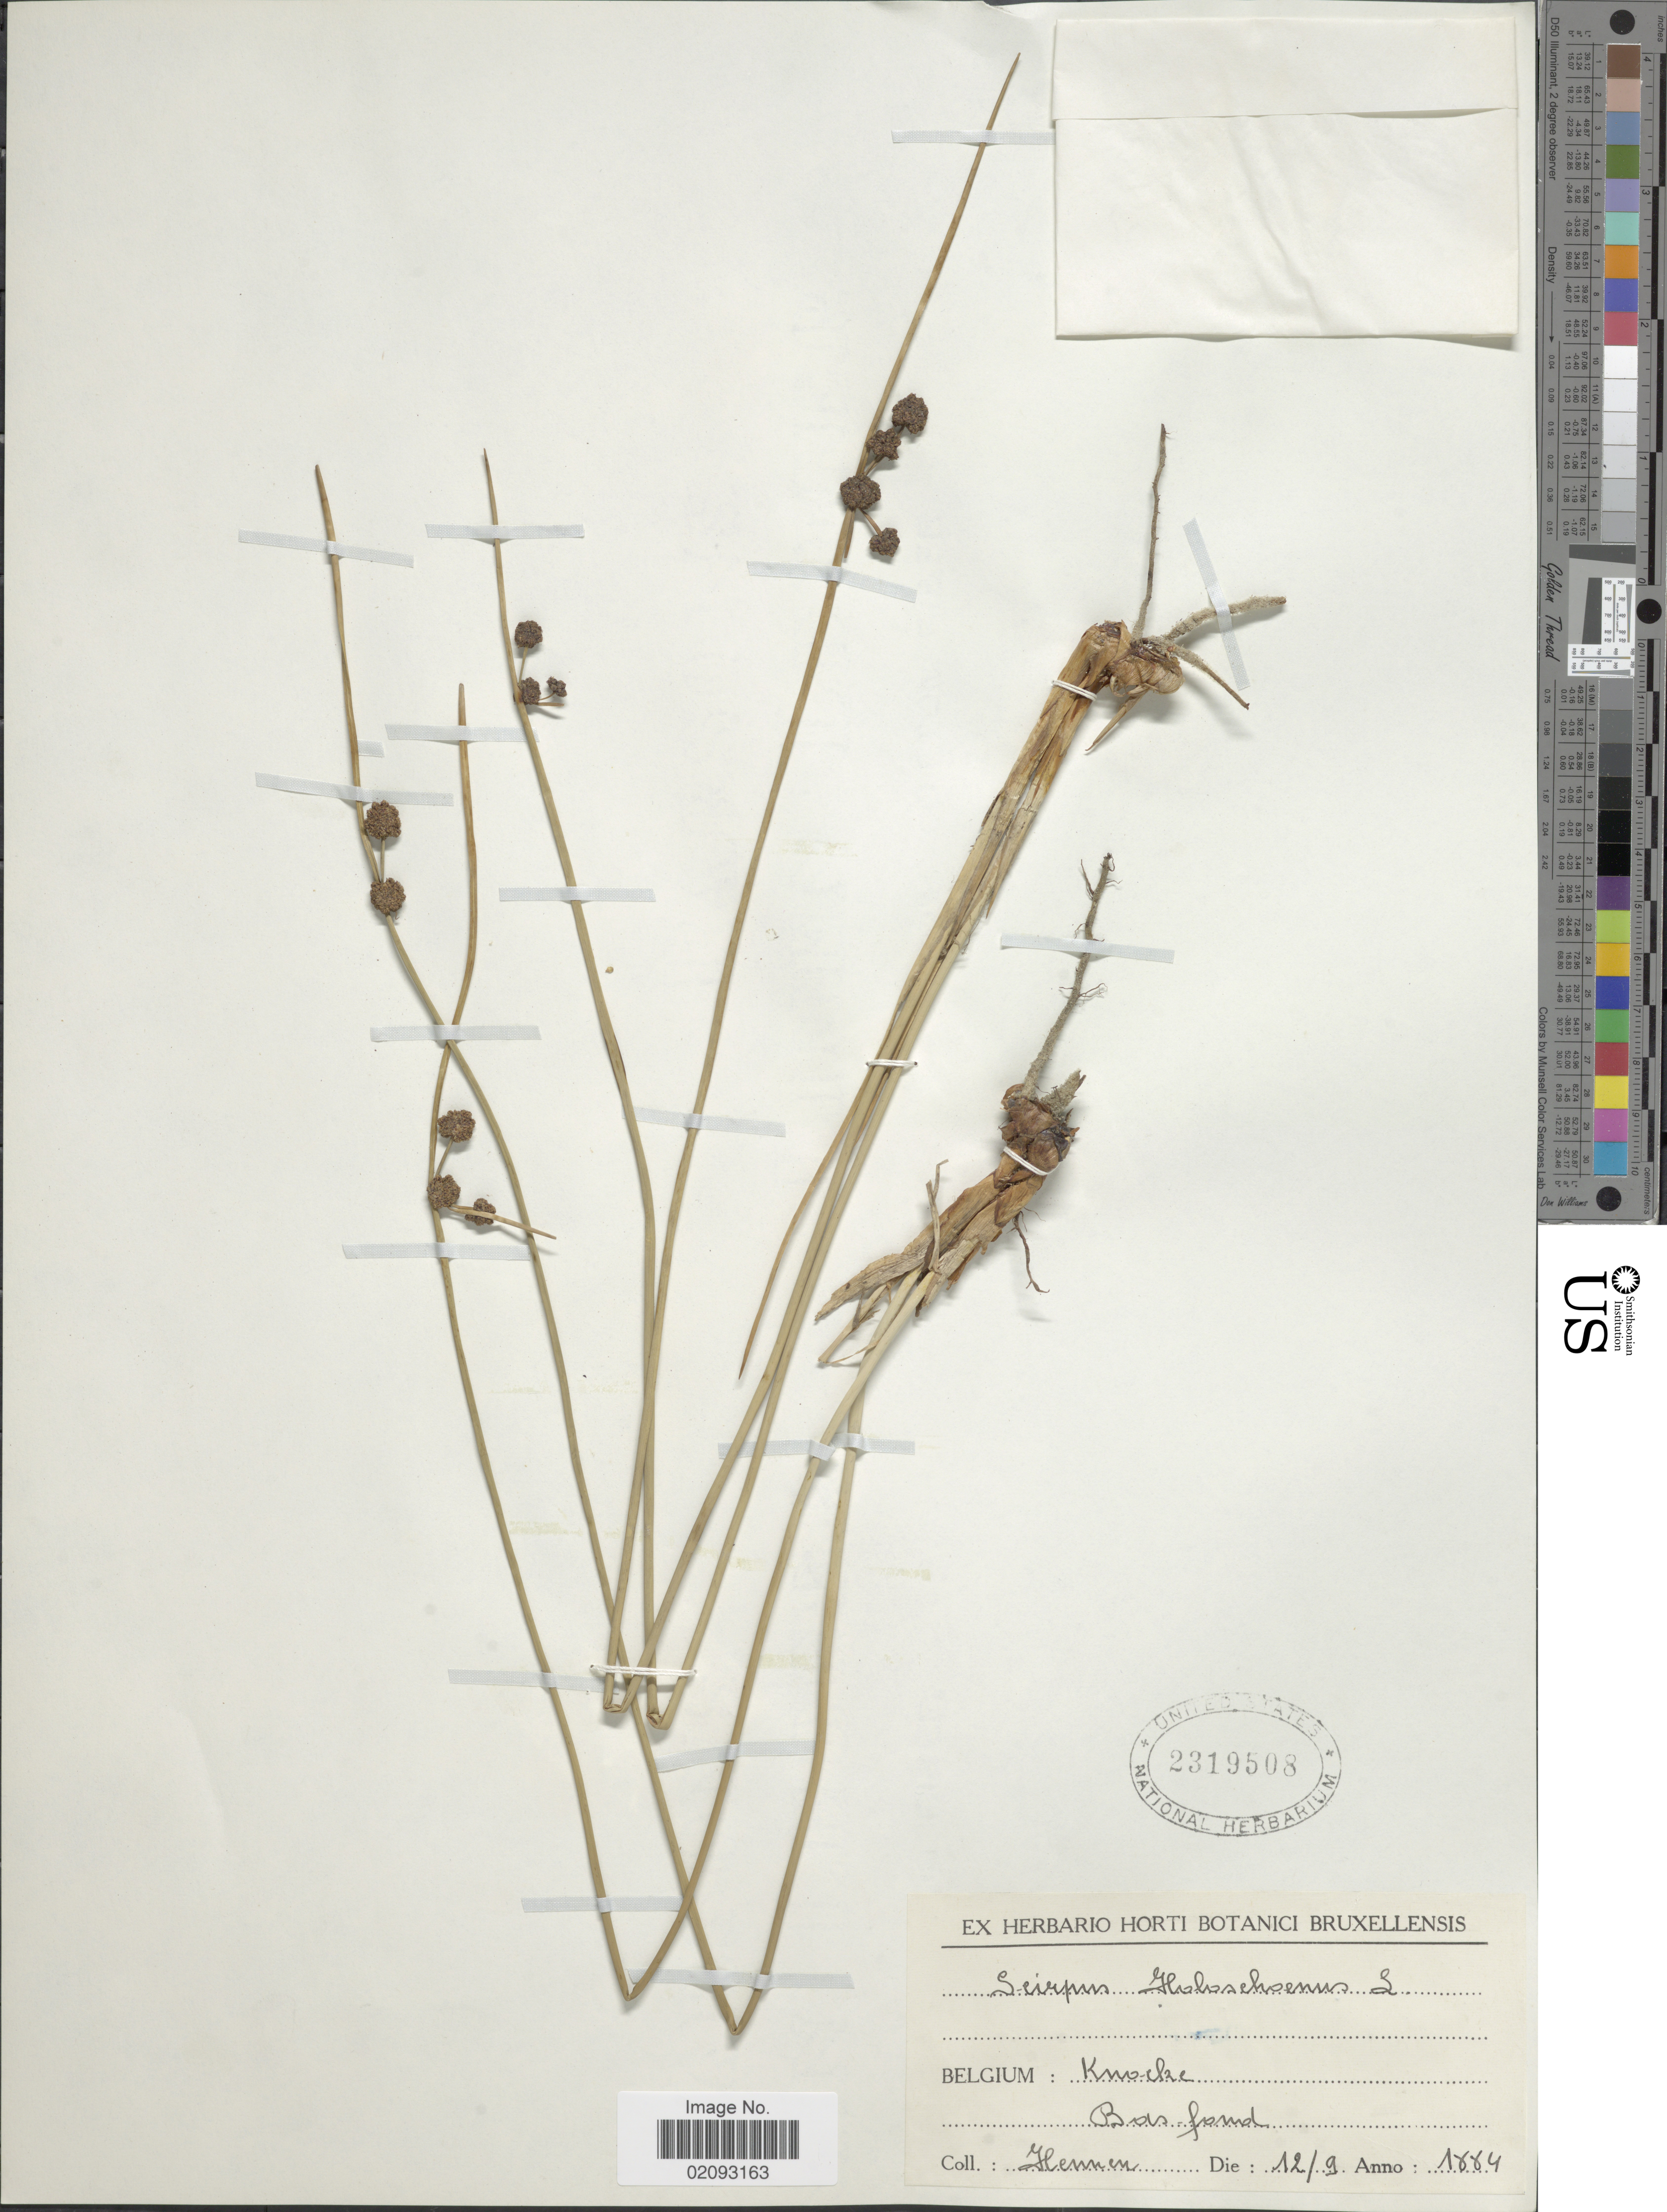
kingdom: Plantae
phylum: Tracheophyta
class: Liliopsida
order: Poales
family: Cyperaceae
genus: Scirpoides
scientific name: Scirpoides holoschoenus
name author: (L.) Soják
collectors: Hennen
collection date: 1884-09-12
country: Belgium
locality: Kcocke, Bas-fond [interpreted]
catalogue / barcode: US 2319508